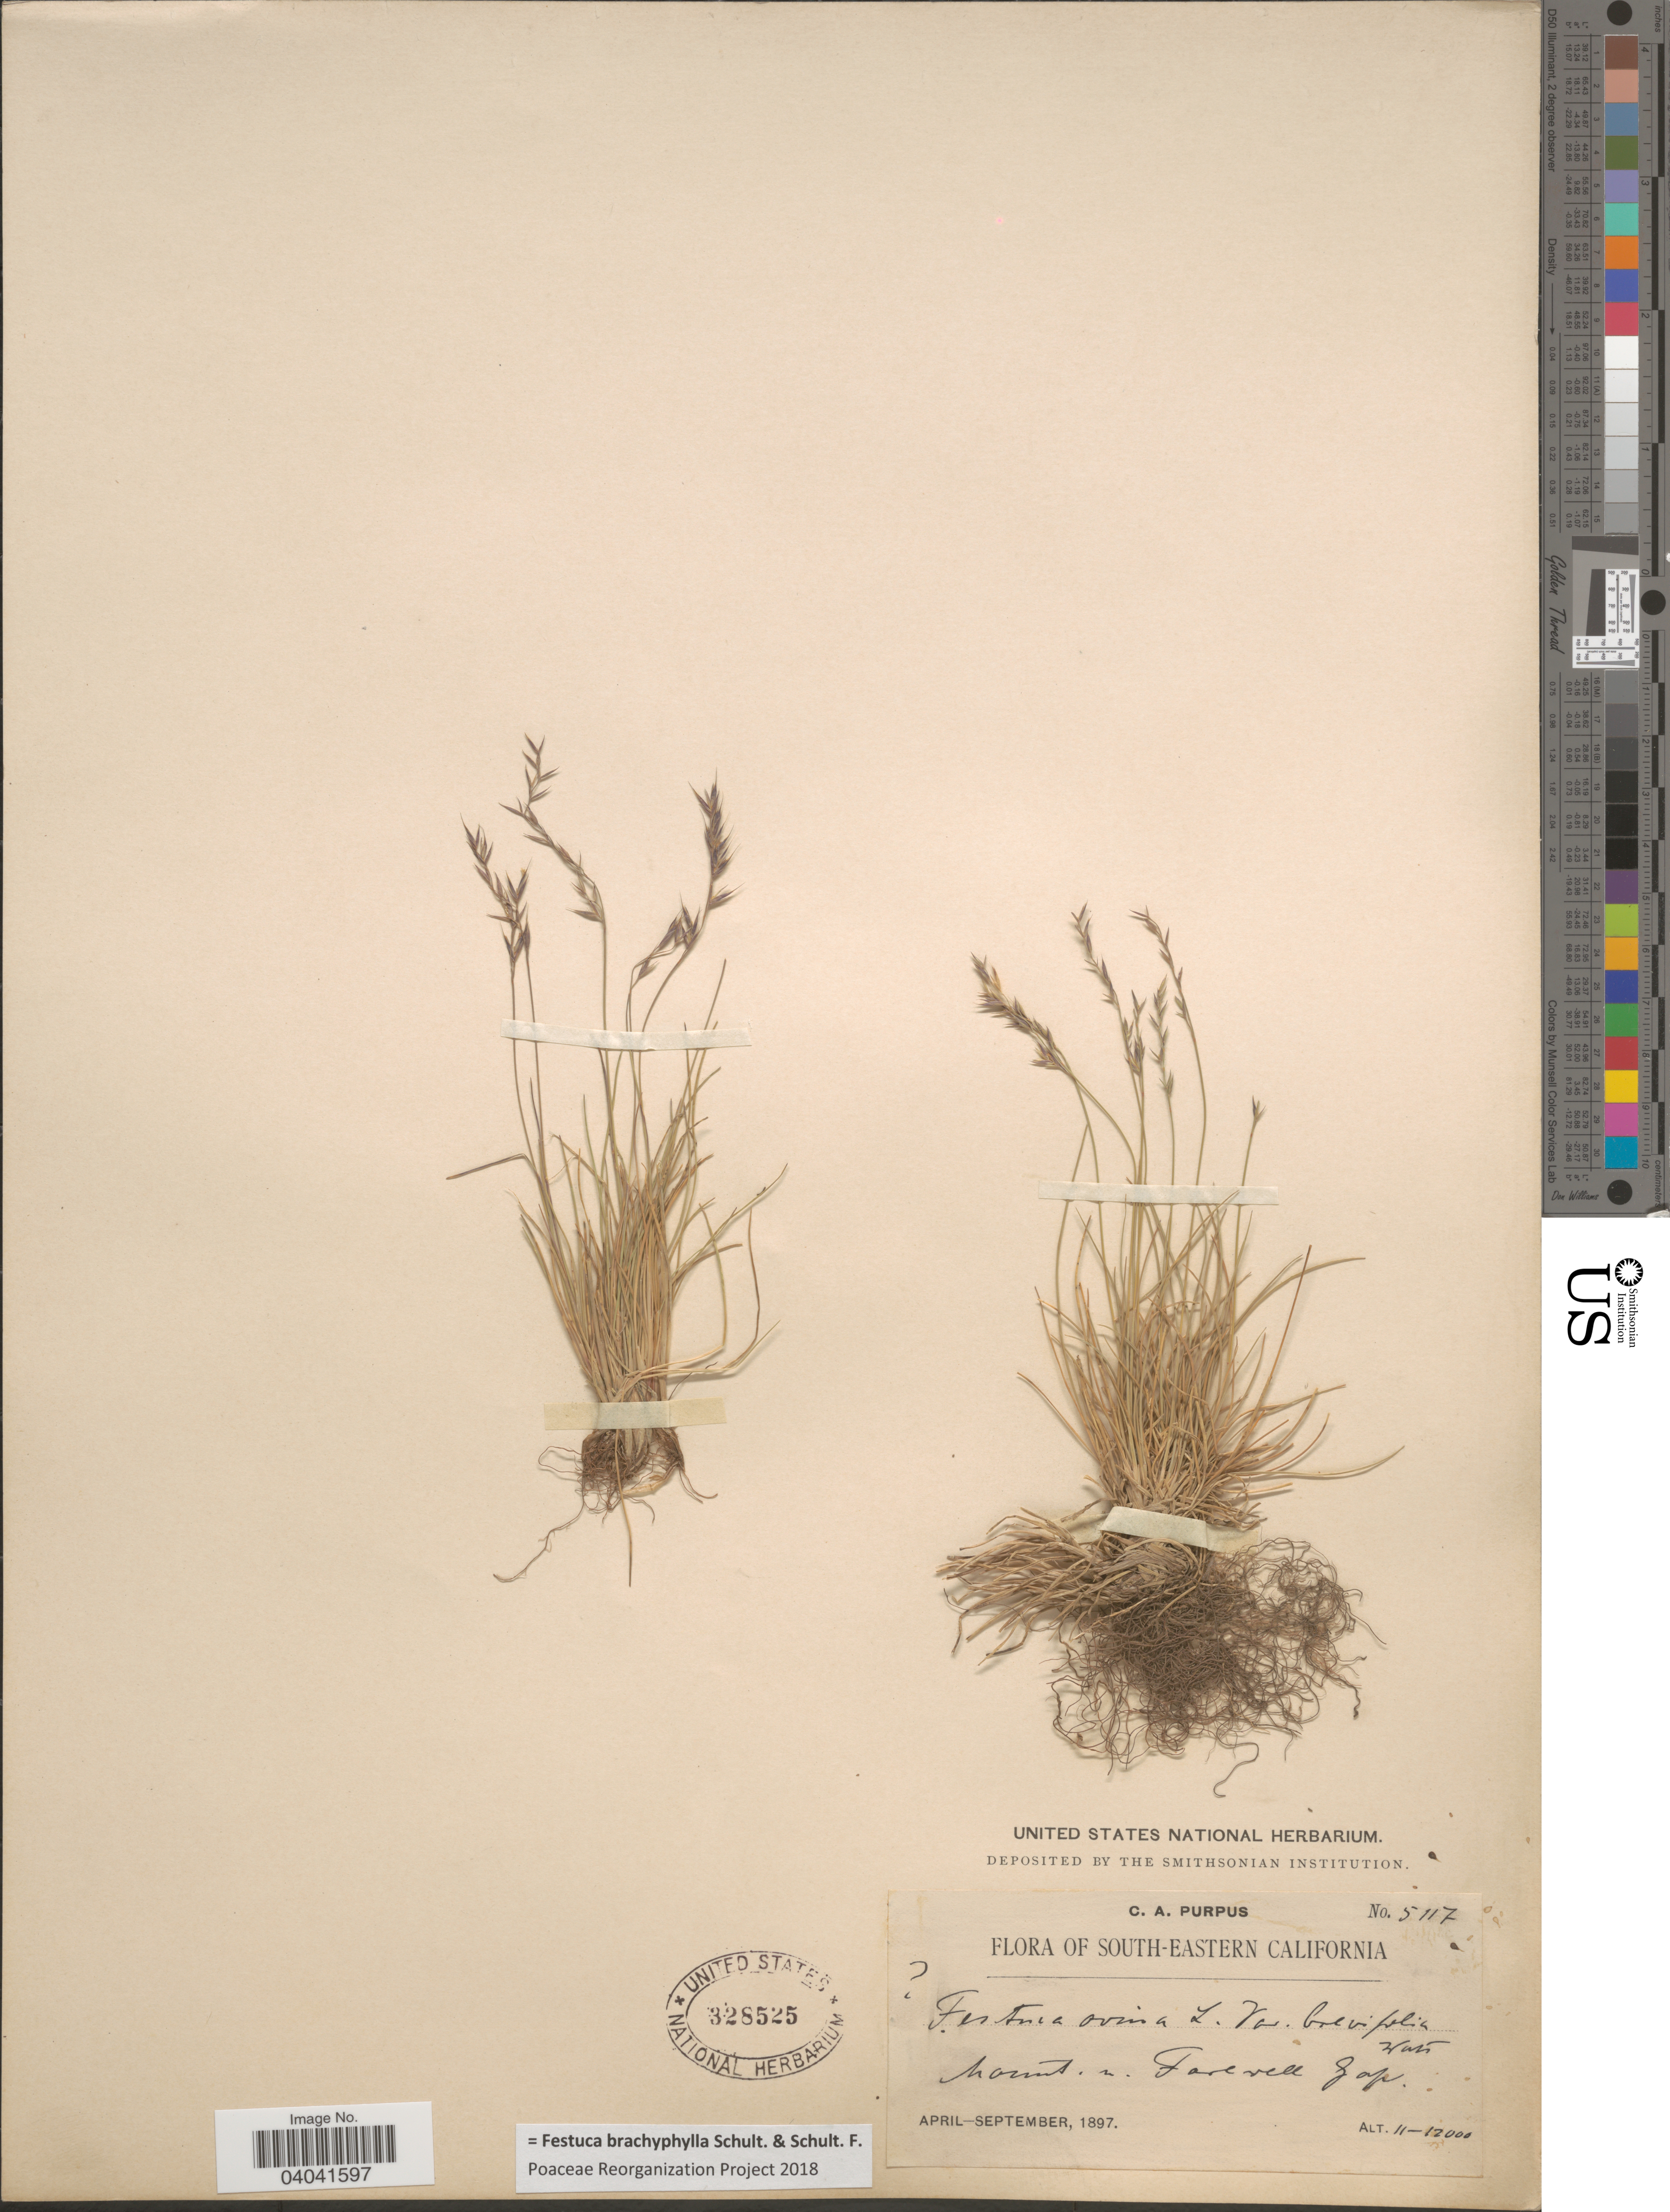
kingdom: Plantae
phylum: Tracheophyta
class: Liliopsida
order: Poales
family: Poaceae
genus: Festuca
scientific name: Festuca brachyphylla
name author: Schult. & Schult. f.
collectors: C. A. Purpus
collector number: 5117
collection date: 1897-04/1897-09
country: United States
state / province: California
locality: South-Eastern California. Mount. n. Farewell Gap.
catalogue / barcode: US 328525